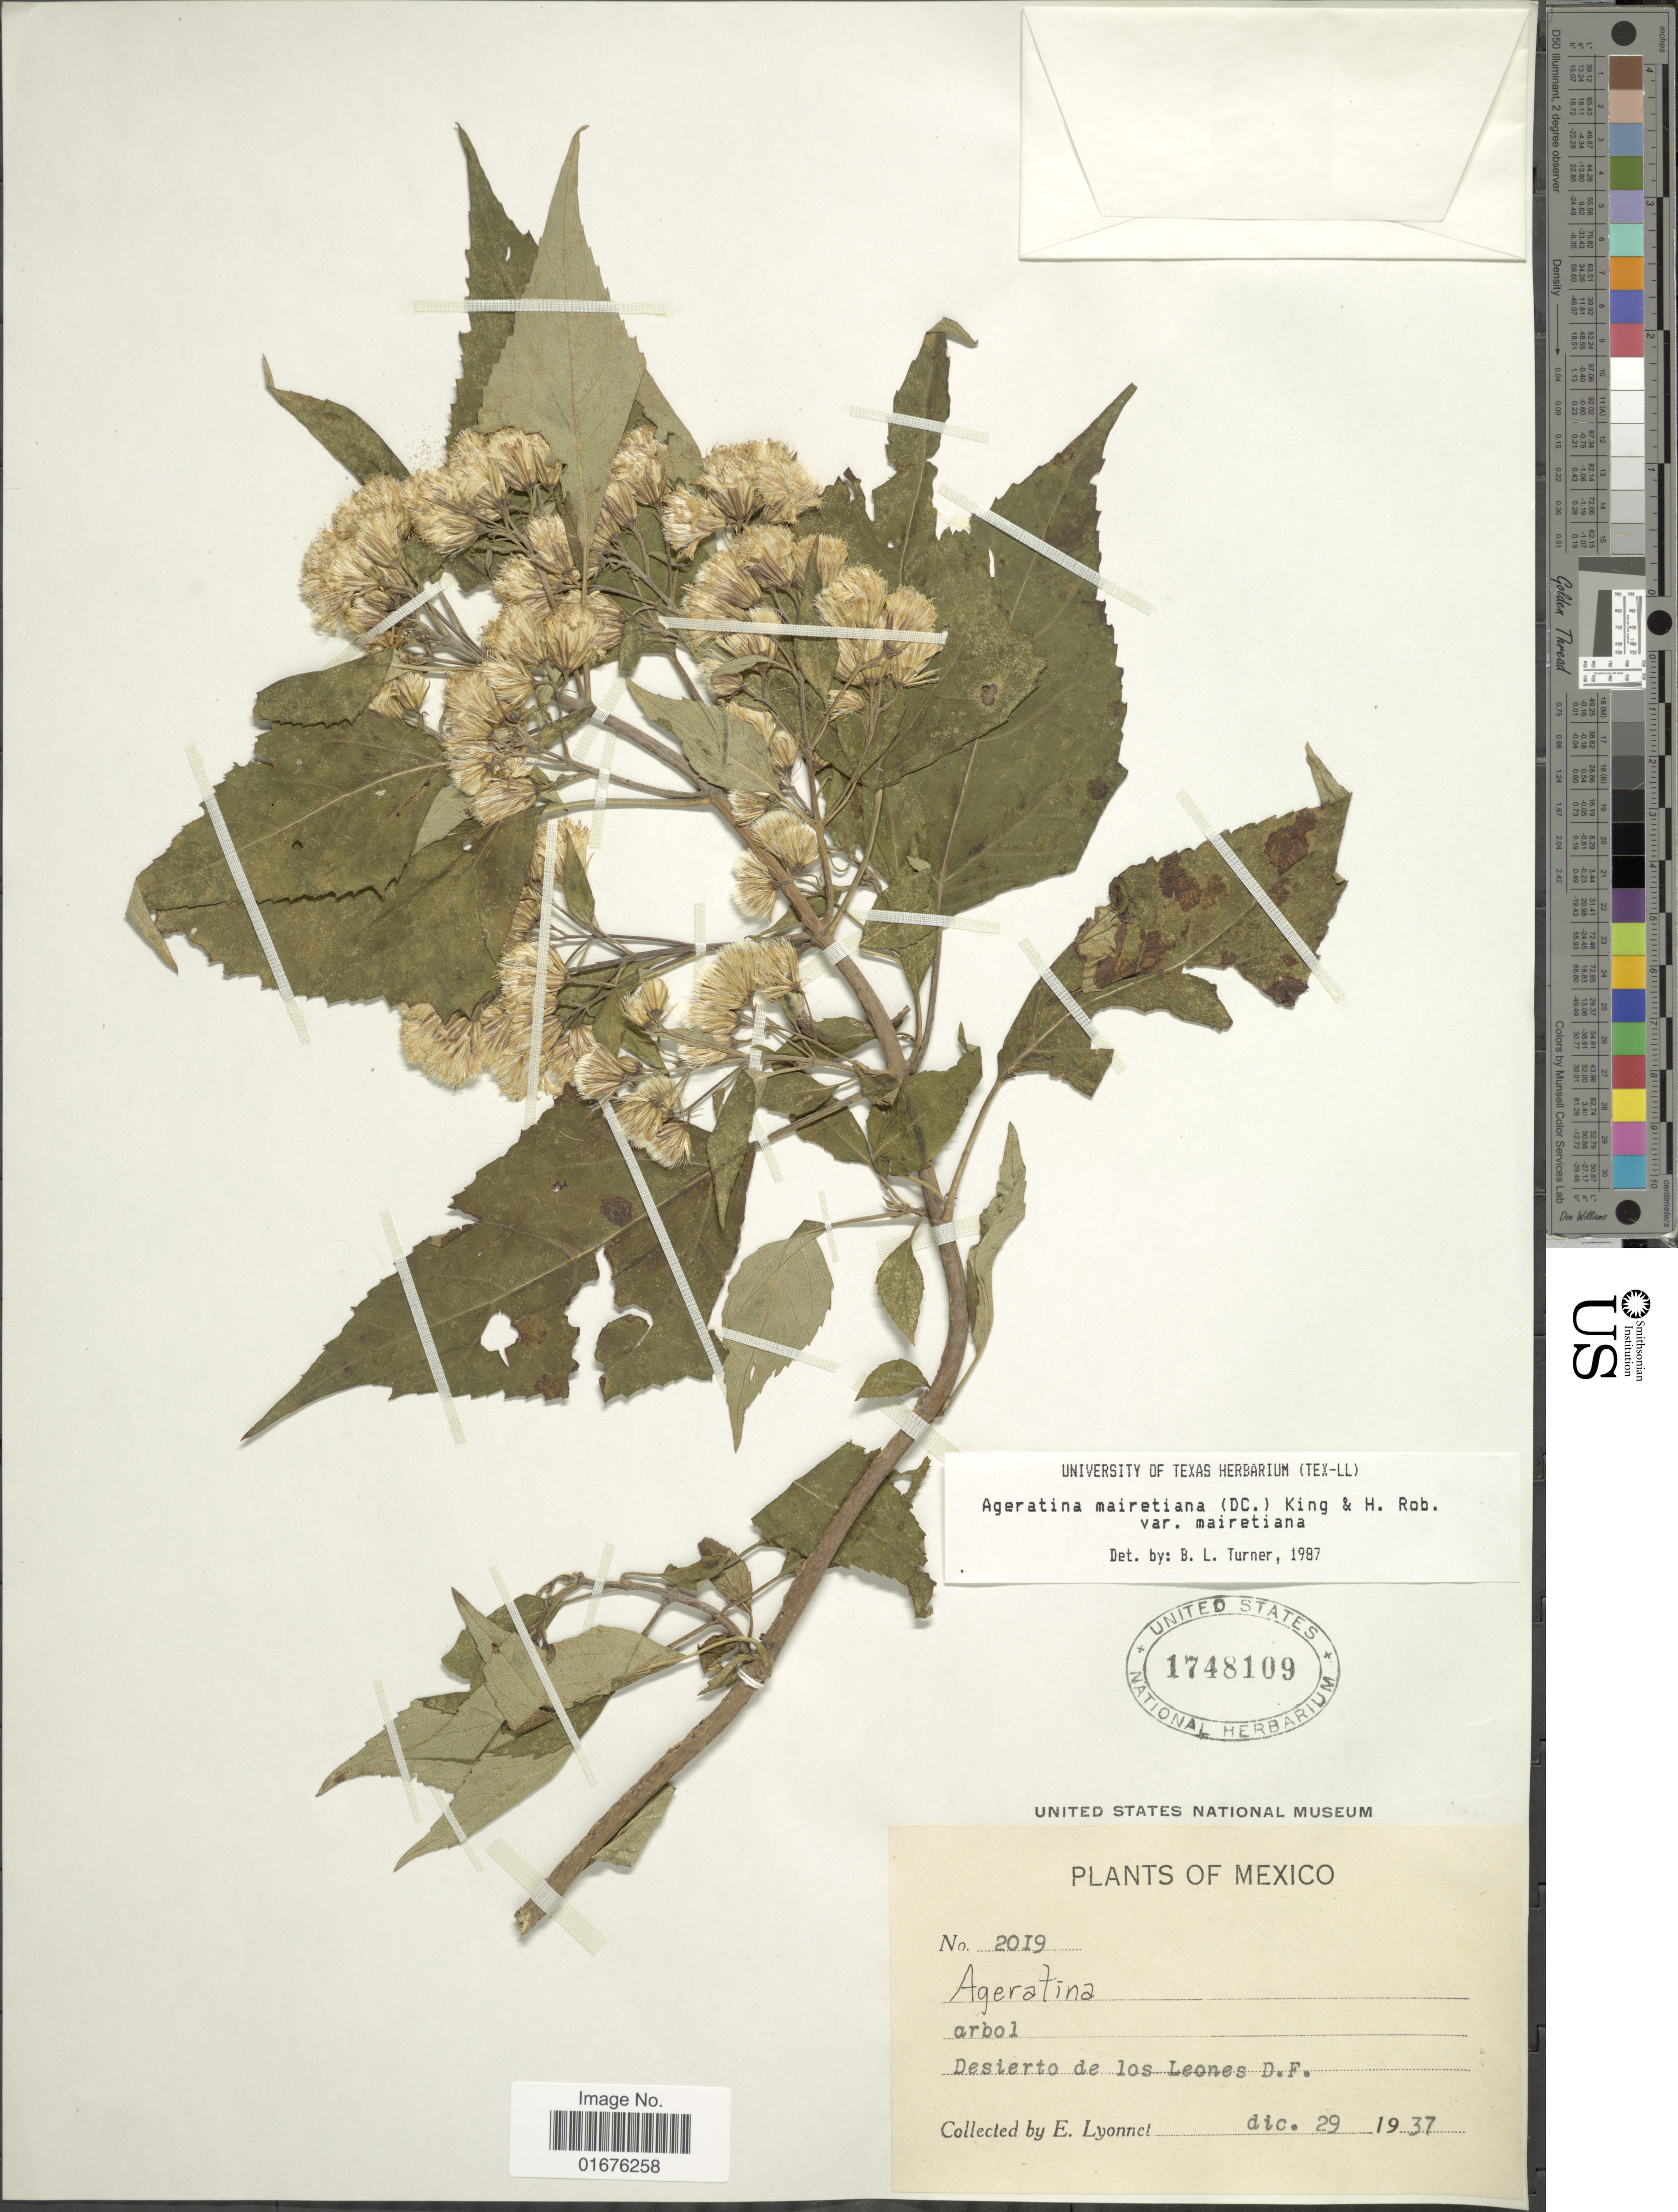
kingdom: Plantae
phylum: Tracheophyta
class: Magnoliopsida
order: Asterales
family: Asteraceae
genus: Ageratina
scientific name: Ageratina mairetiana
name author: (DC.) R.M. King & H. Rob.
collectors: E. Lyonnet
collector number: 2019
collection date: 1937-12-29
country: Mexico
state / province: Distrito Federal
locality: Arbol. desierto de los Leones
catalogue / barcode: US 1748109